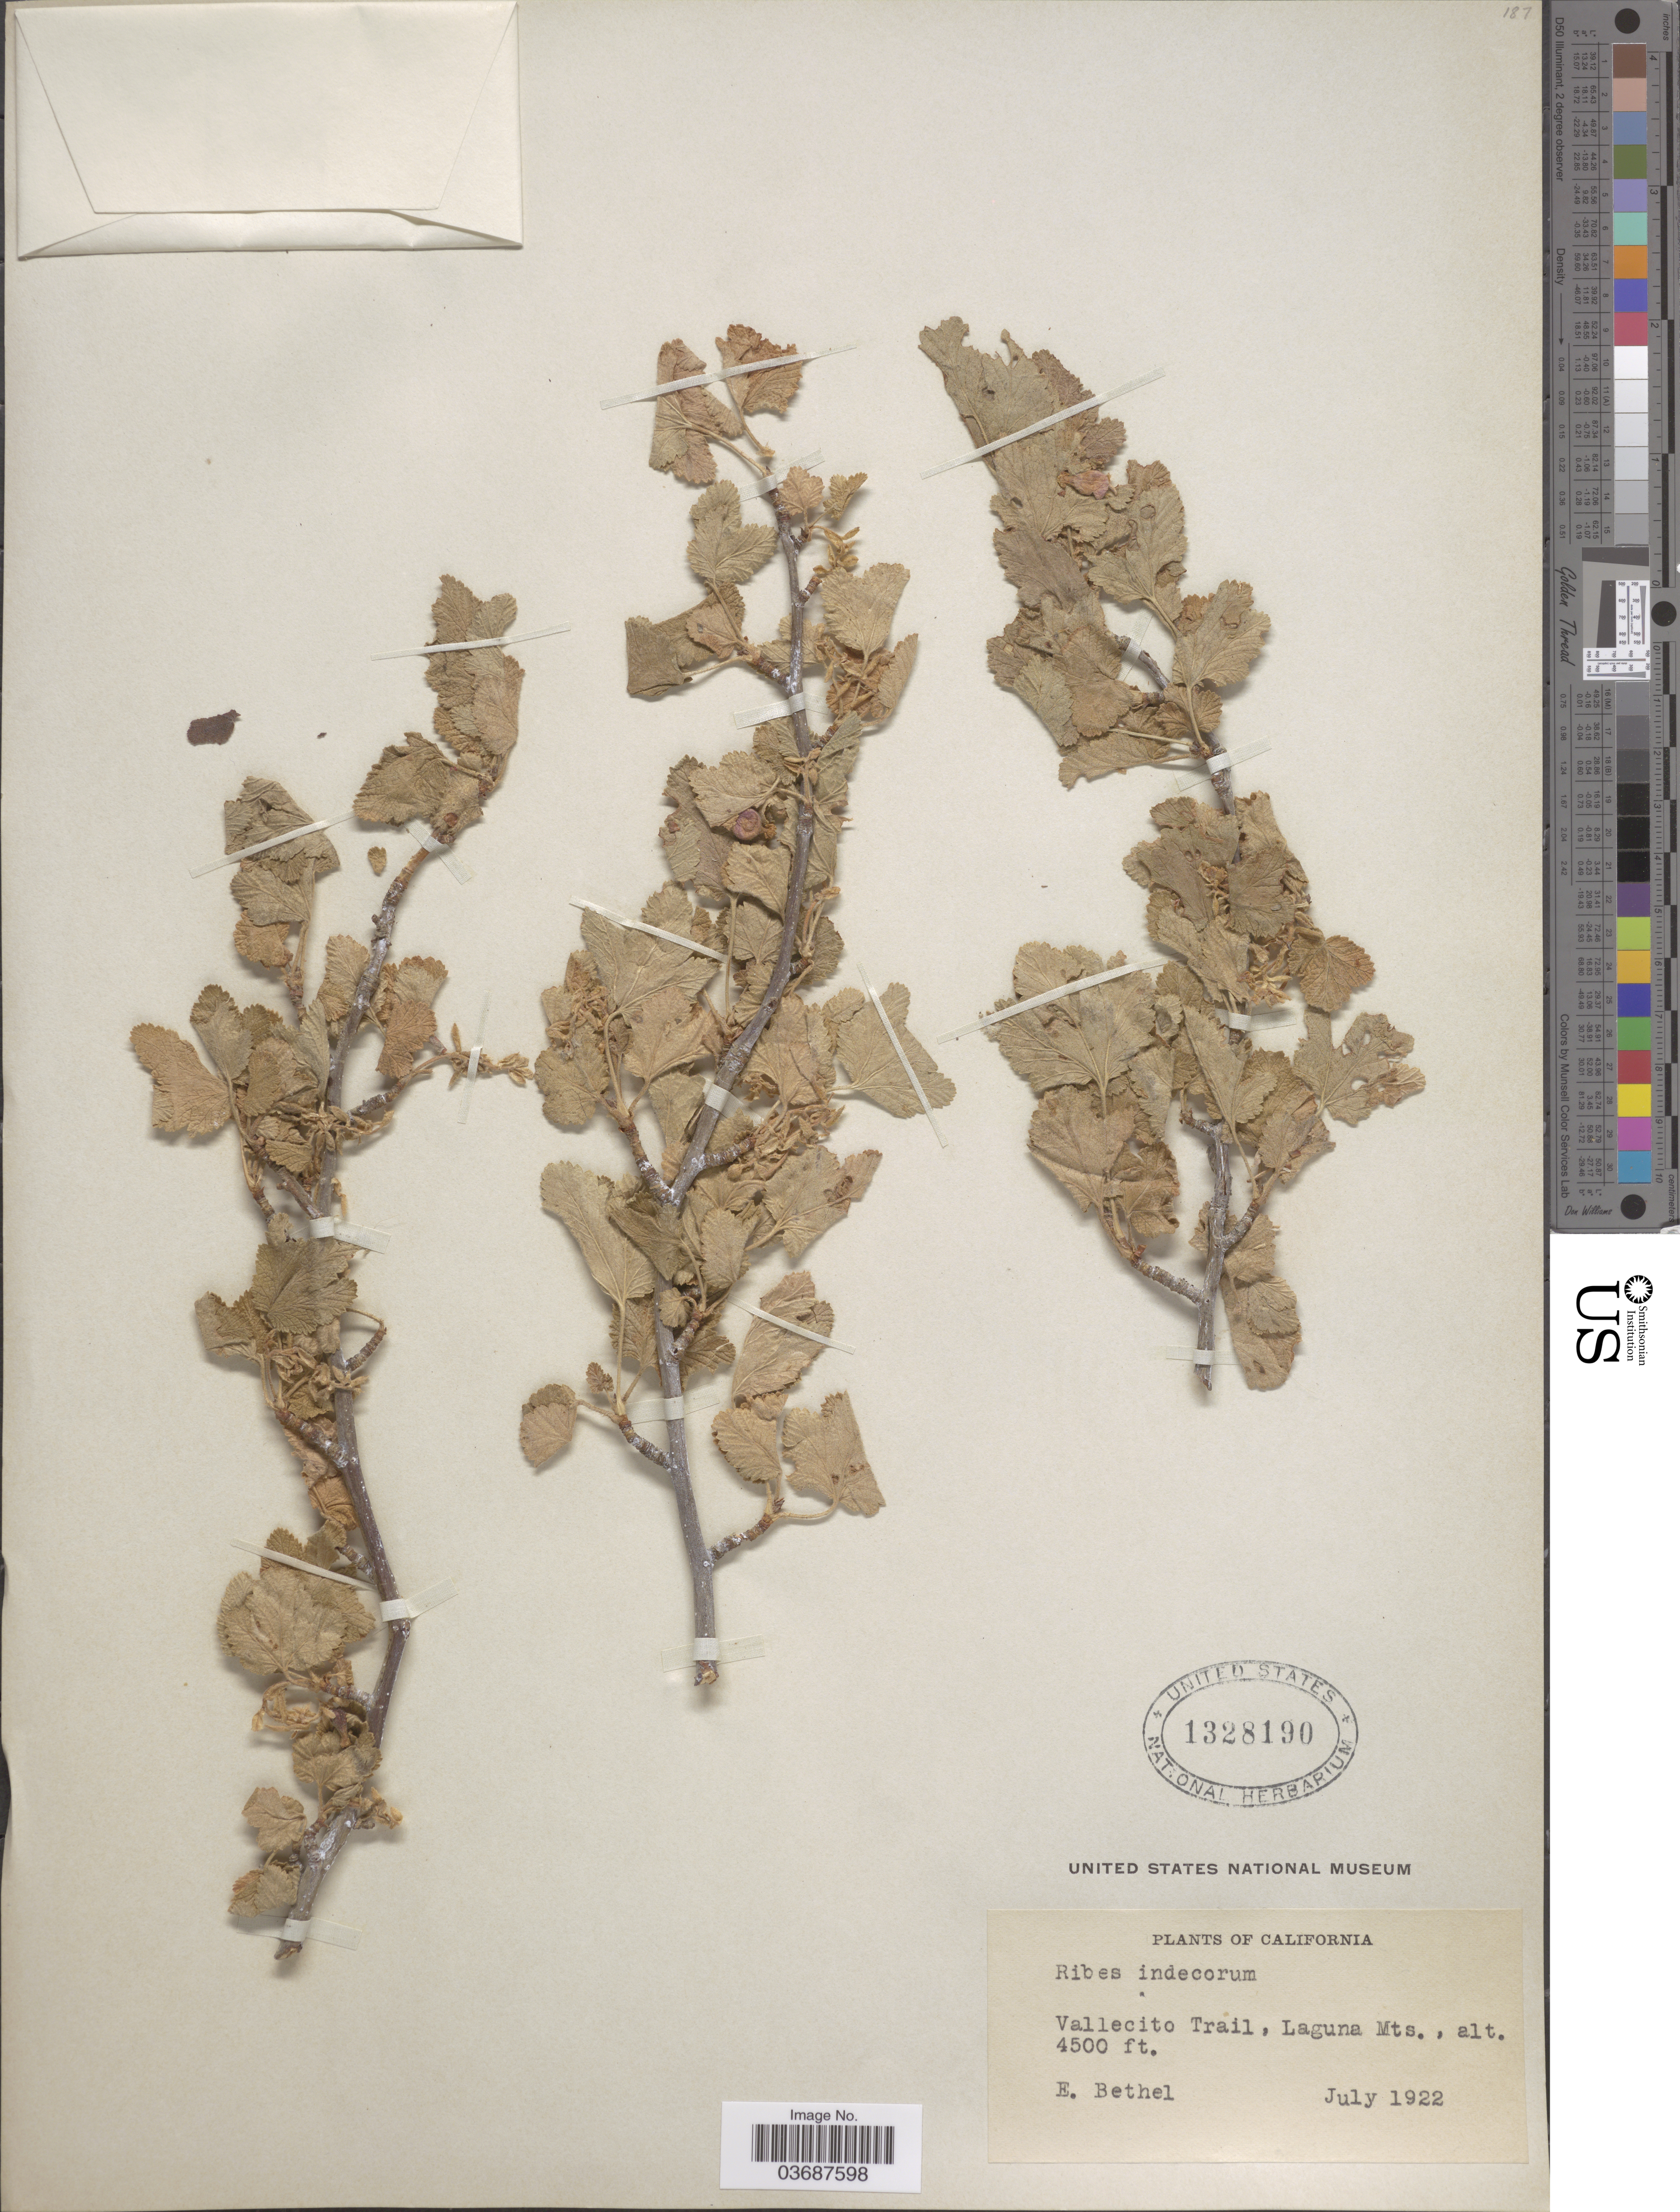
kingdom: Plantae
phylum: Tracheophyta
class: Magnoliopsida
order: Saxifragales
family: Grossulariaceae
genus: Ribes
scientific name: Ribes indecorum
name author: Eastw.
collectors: E. Bethel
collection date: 1922-07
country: United States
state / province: California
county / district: Orange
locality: Vallecito Trail, Laguna Mts.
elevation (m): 1372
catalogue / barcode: US 1328190